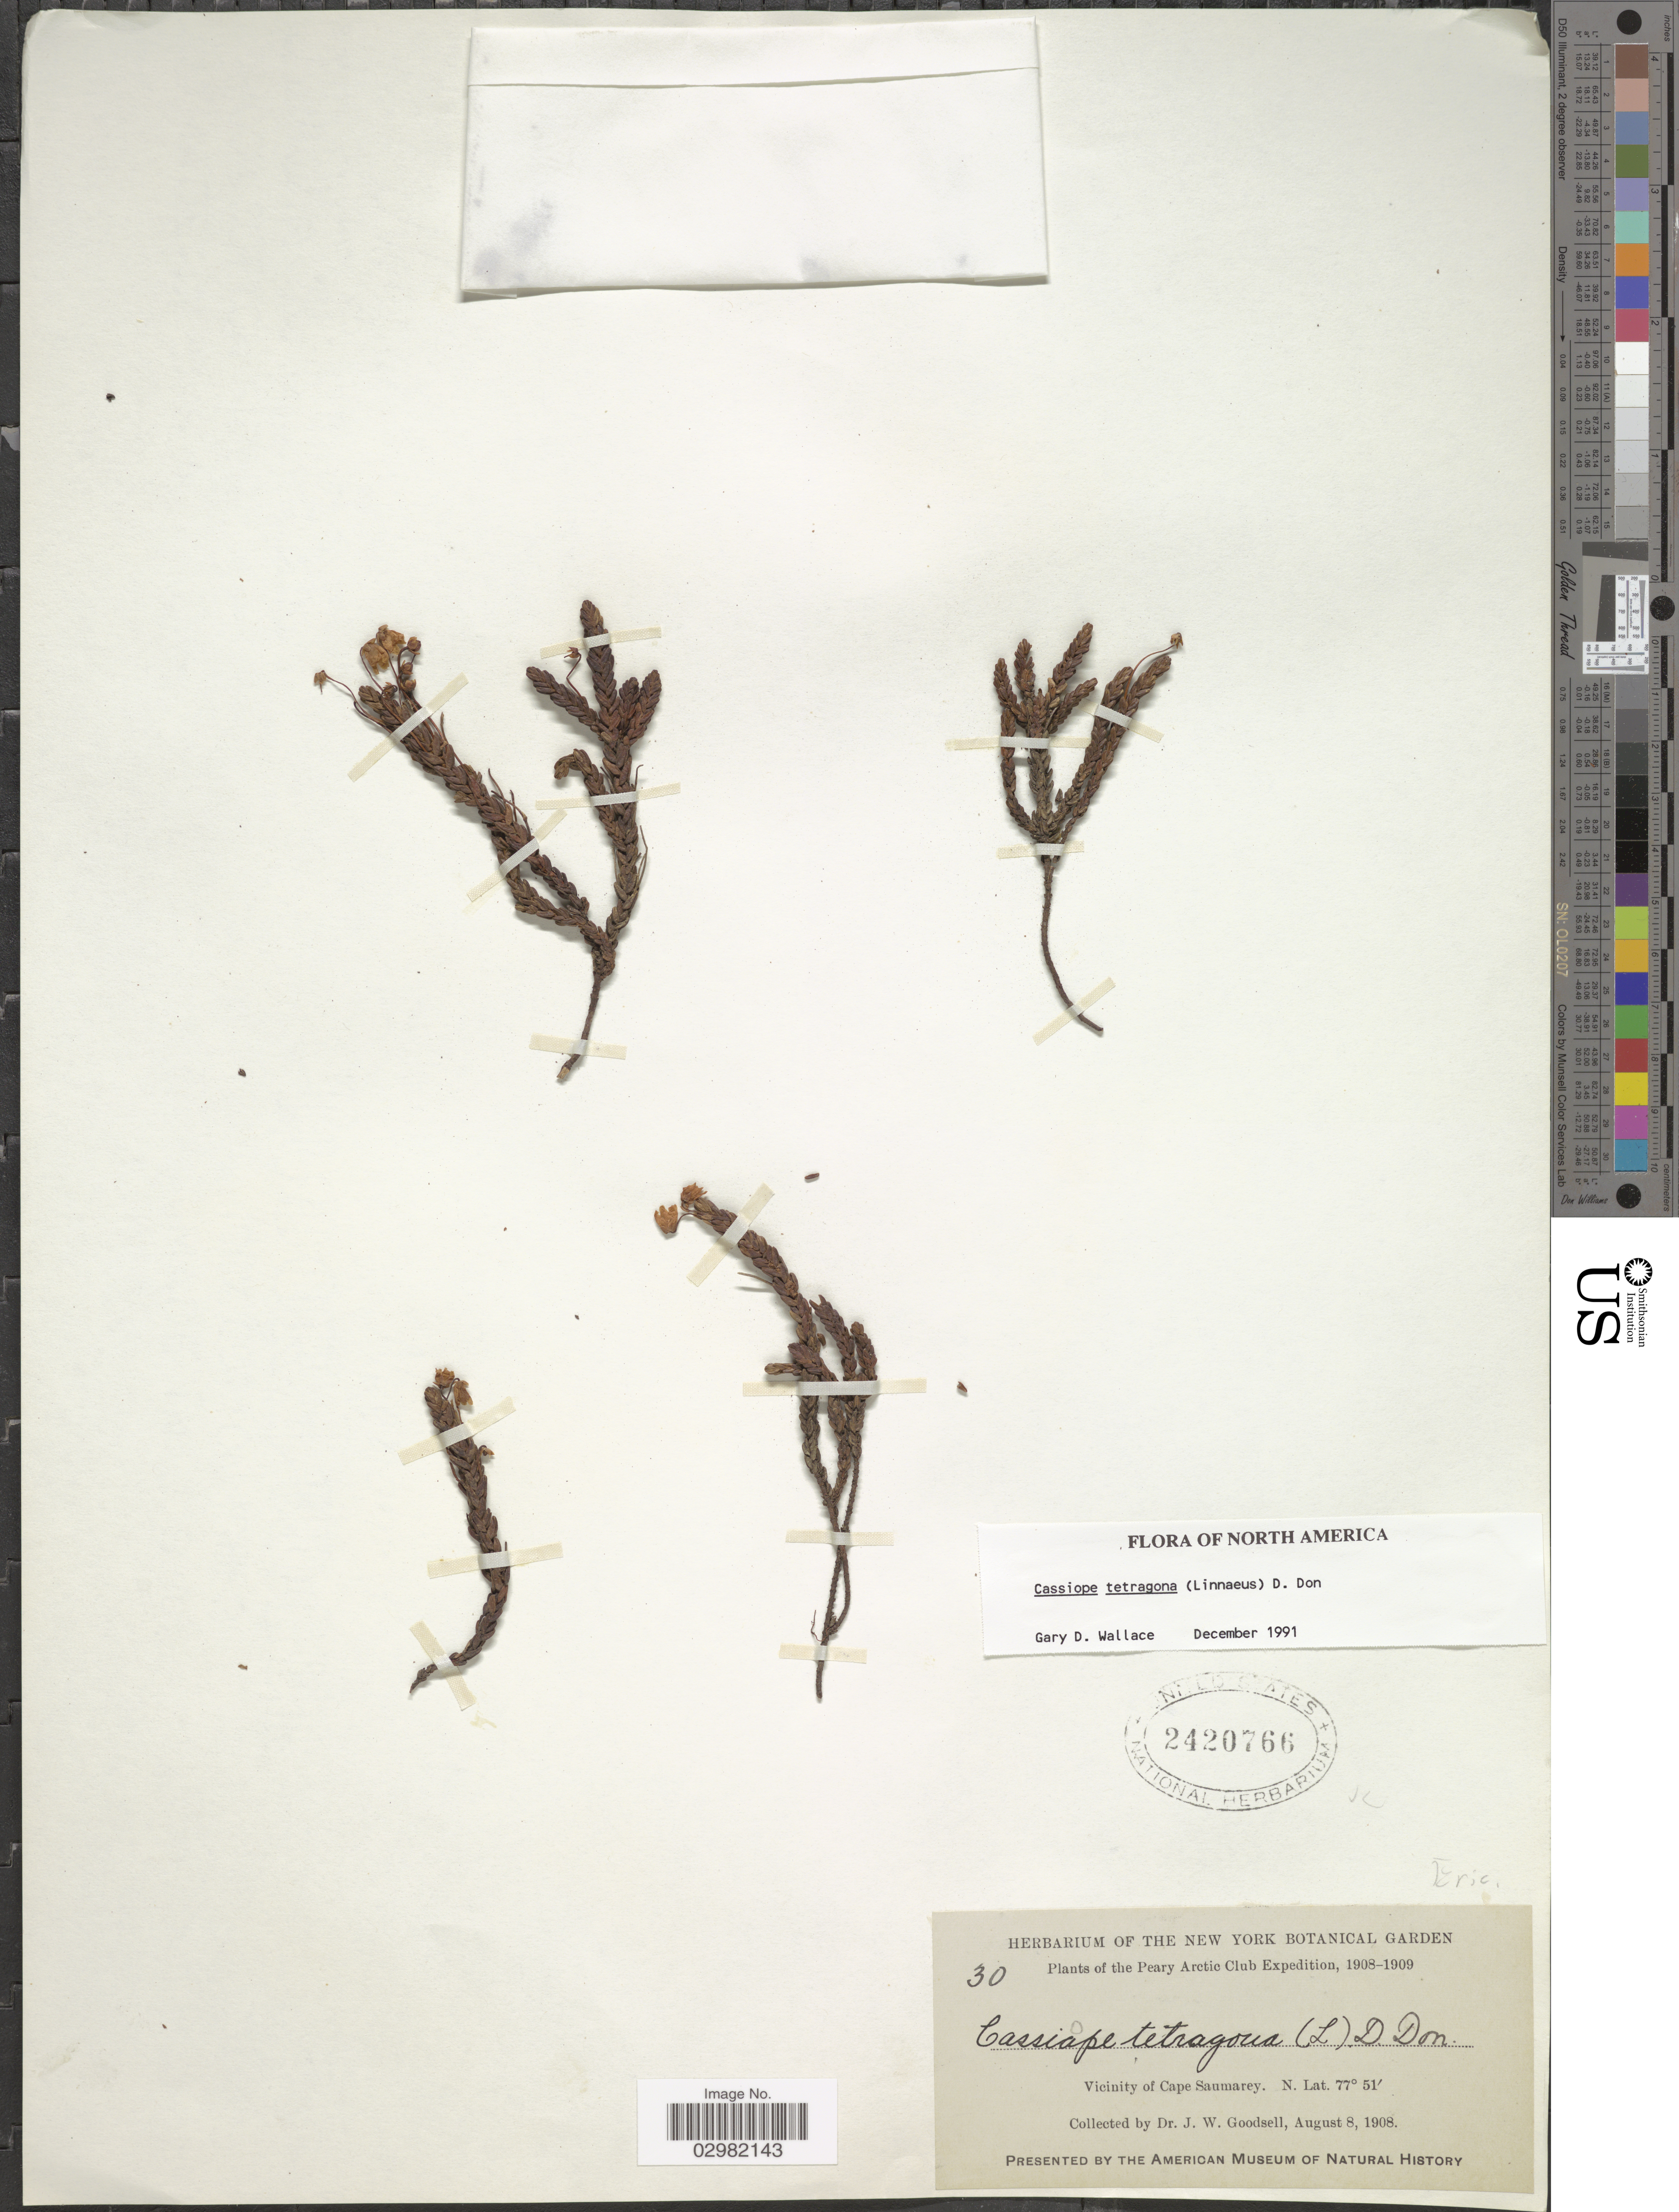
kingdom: Plantae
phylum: Tracheophyta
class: Magnoliopsida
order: Ericales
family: Ericaceae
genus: Cassiope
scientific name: Cassiope tetragona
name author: (L.) D. Don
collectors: J. Goodsell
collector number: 30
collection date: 1908-08-08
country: Greenland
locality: Vicinity of Cape Saumarey.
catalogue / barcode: US 2420766